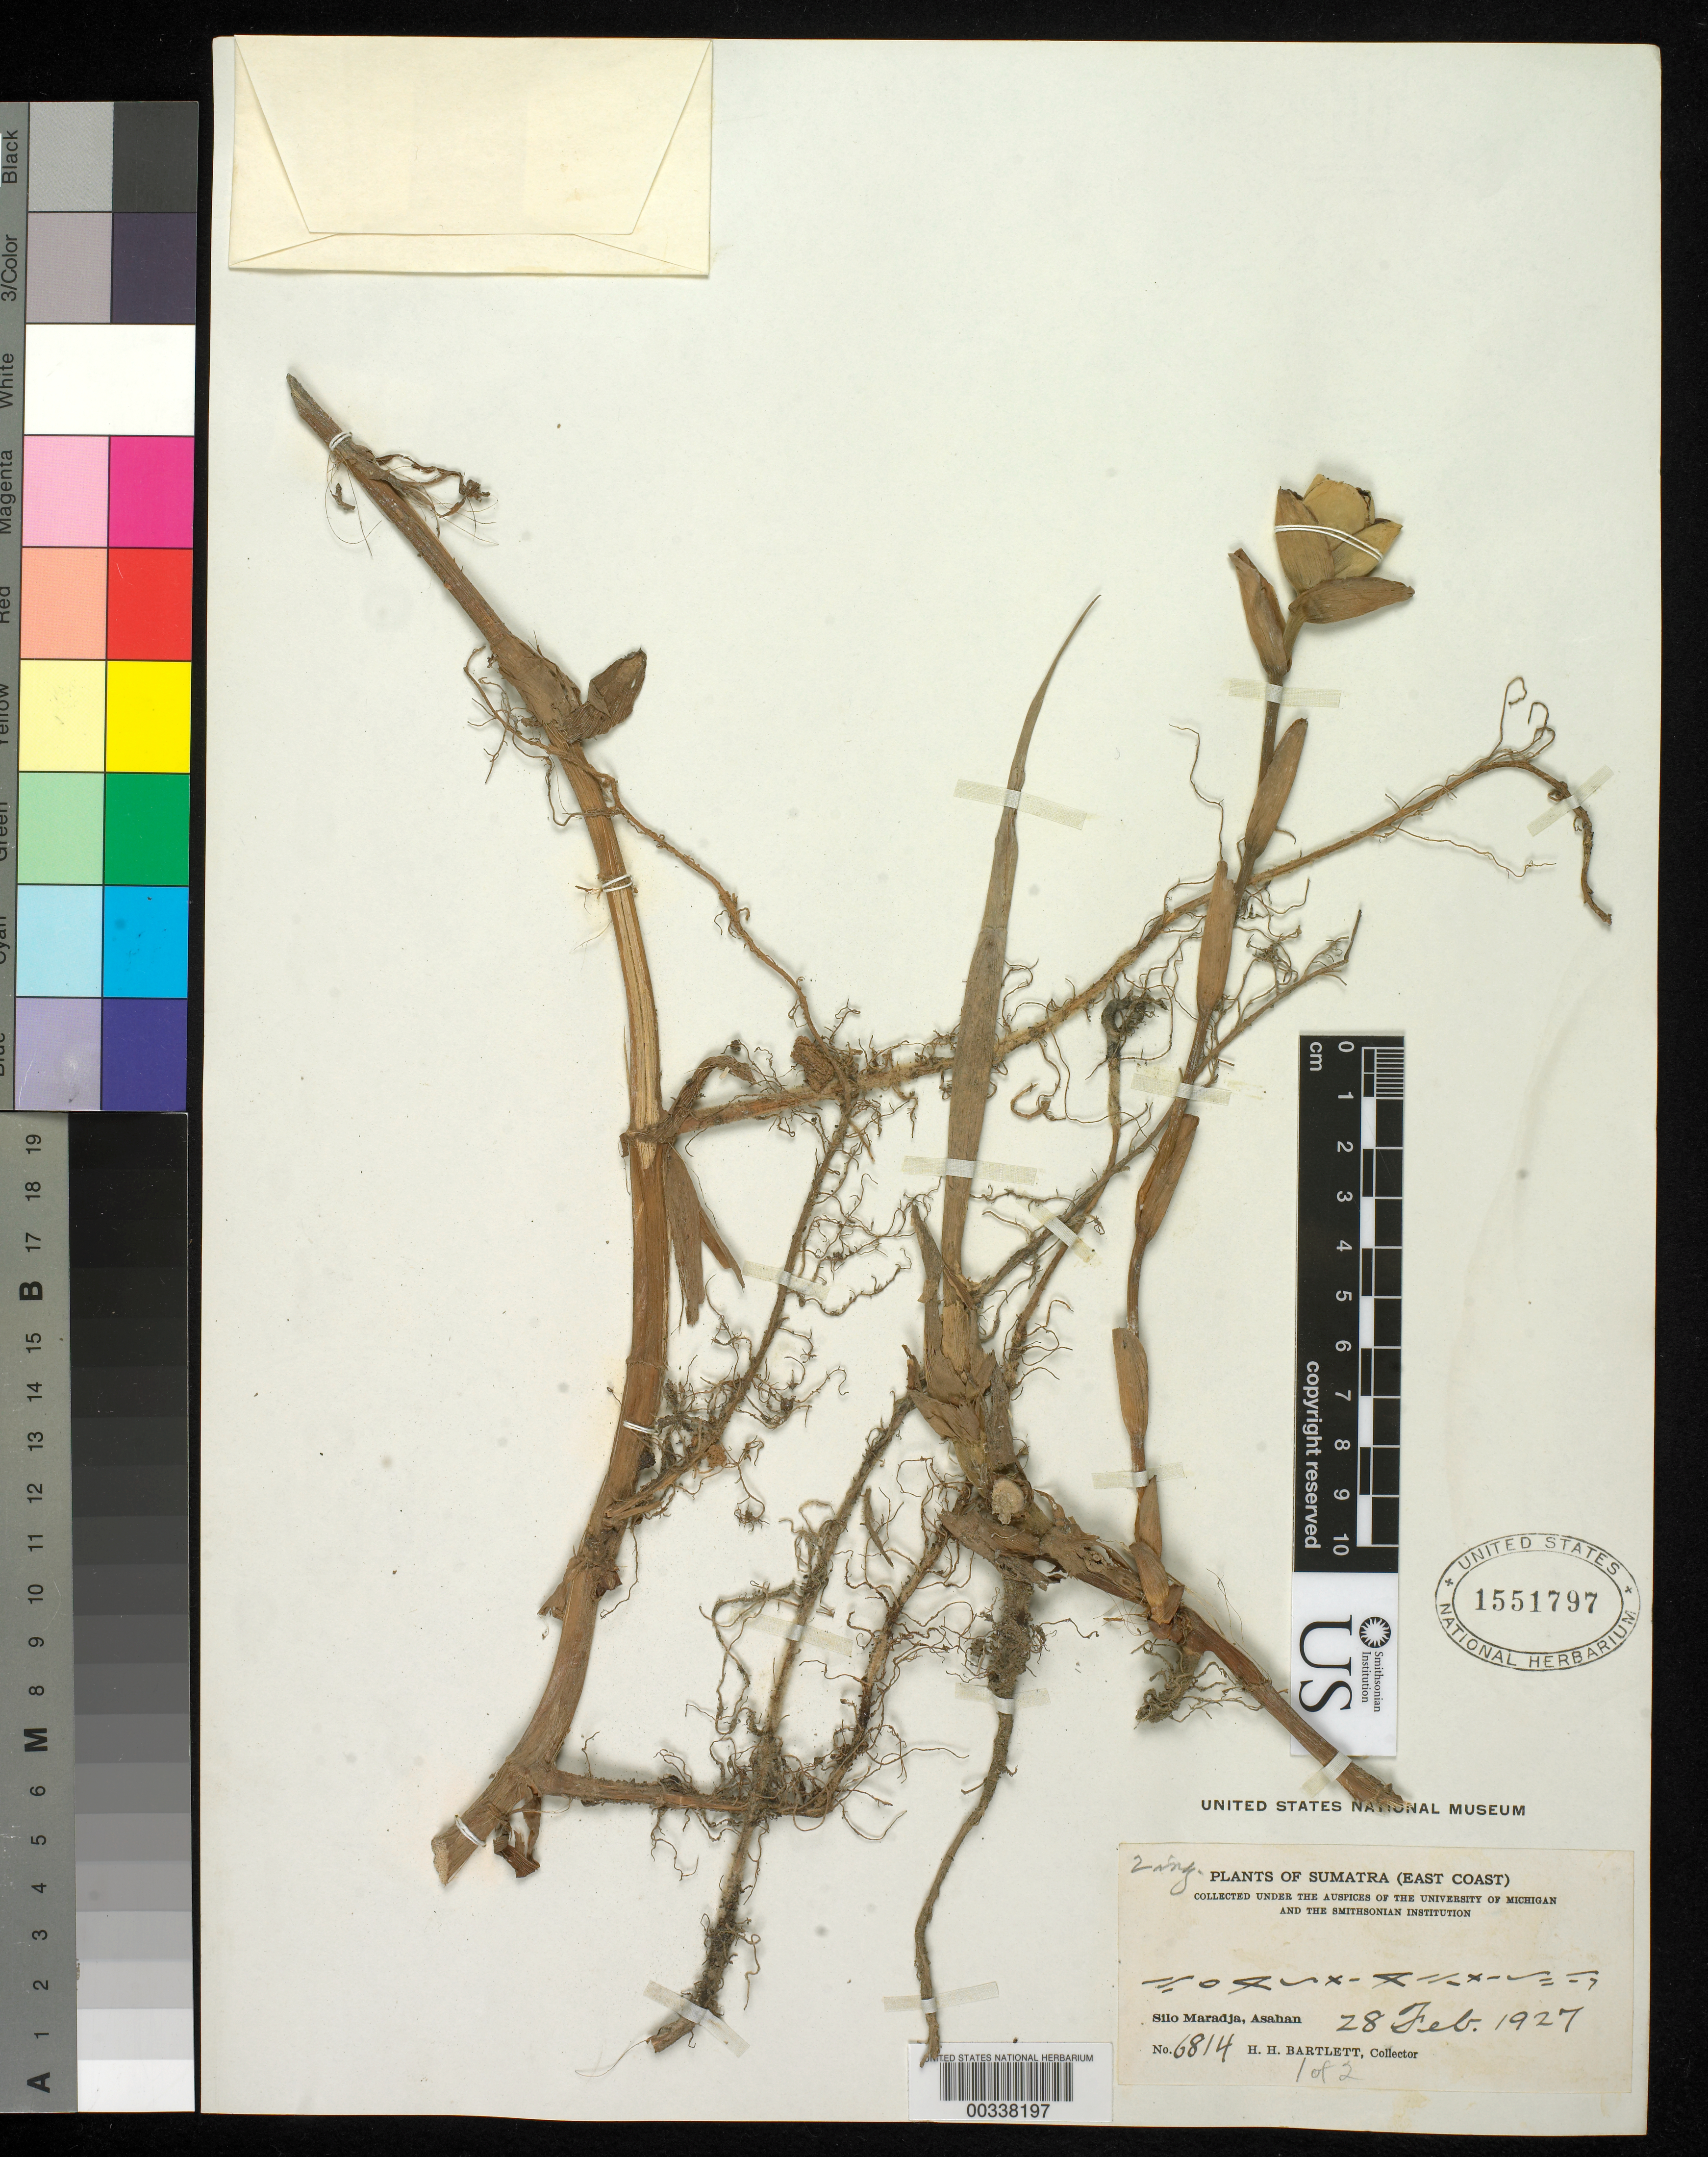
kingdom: Plantae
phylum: Tracheophyta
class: Liliopsida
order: Zingiberales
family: Zingiberaceae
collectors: H. H. Bartlett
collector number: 6814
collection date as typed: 28 Feb 1927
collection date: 1927-02-28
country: Indonesia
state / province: Sumatra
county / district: Sumatera Utara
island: Sumatra I.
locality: (East Coast) Silo Maradja, Asahan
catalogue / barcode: US 1551797